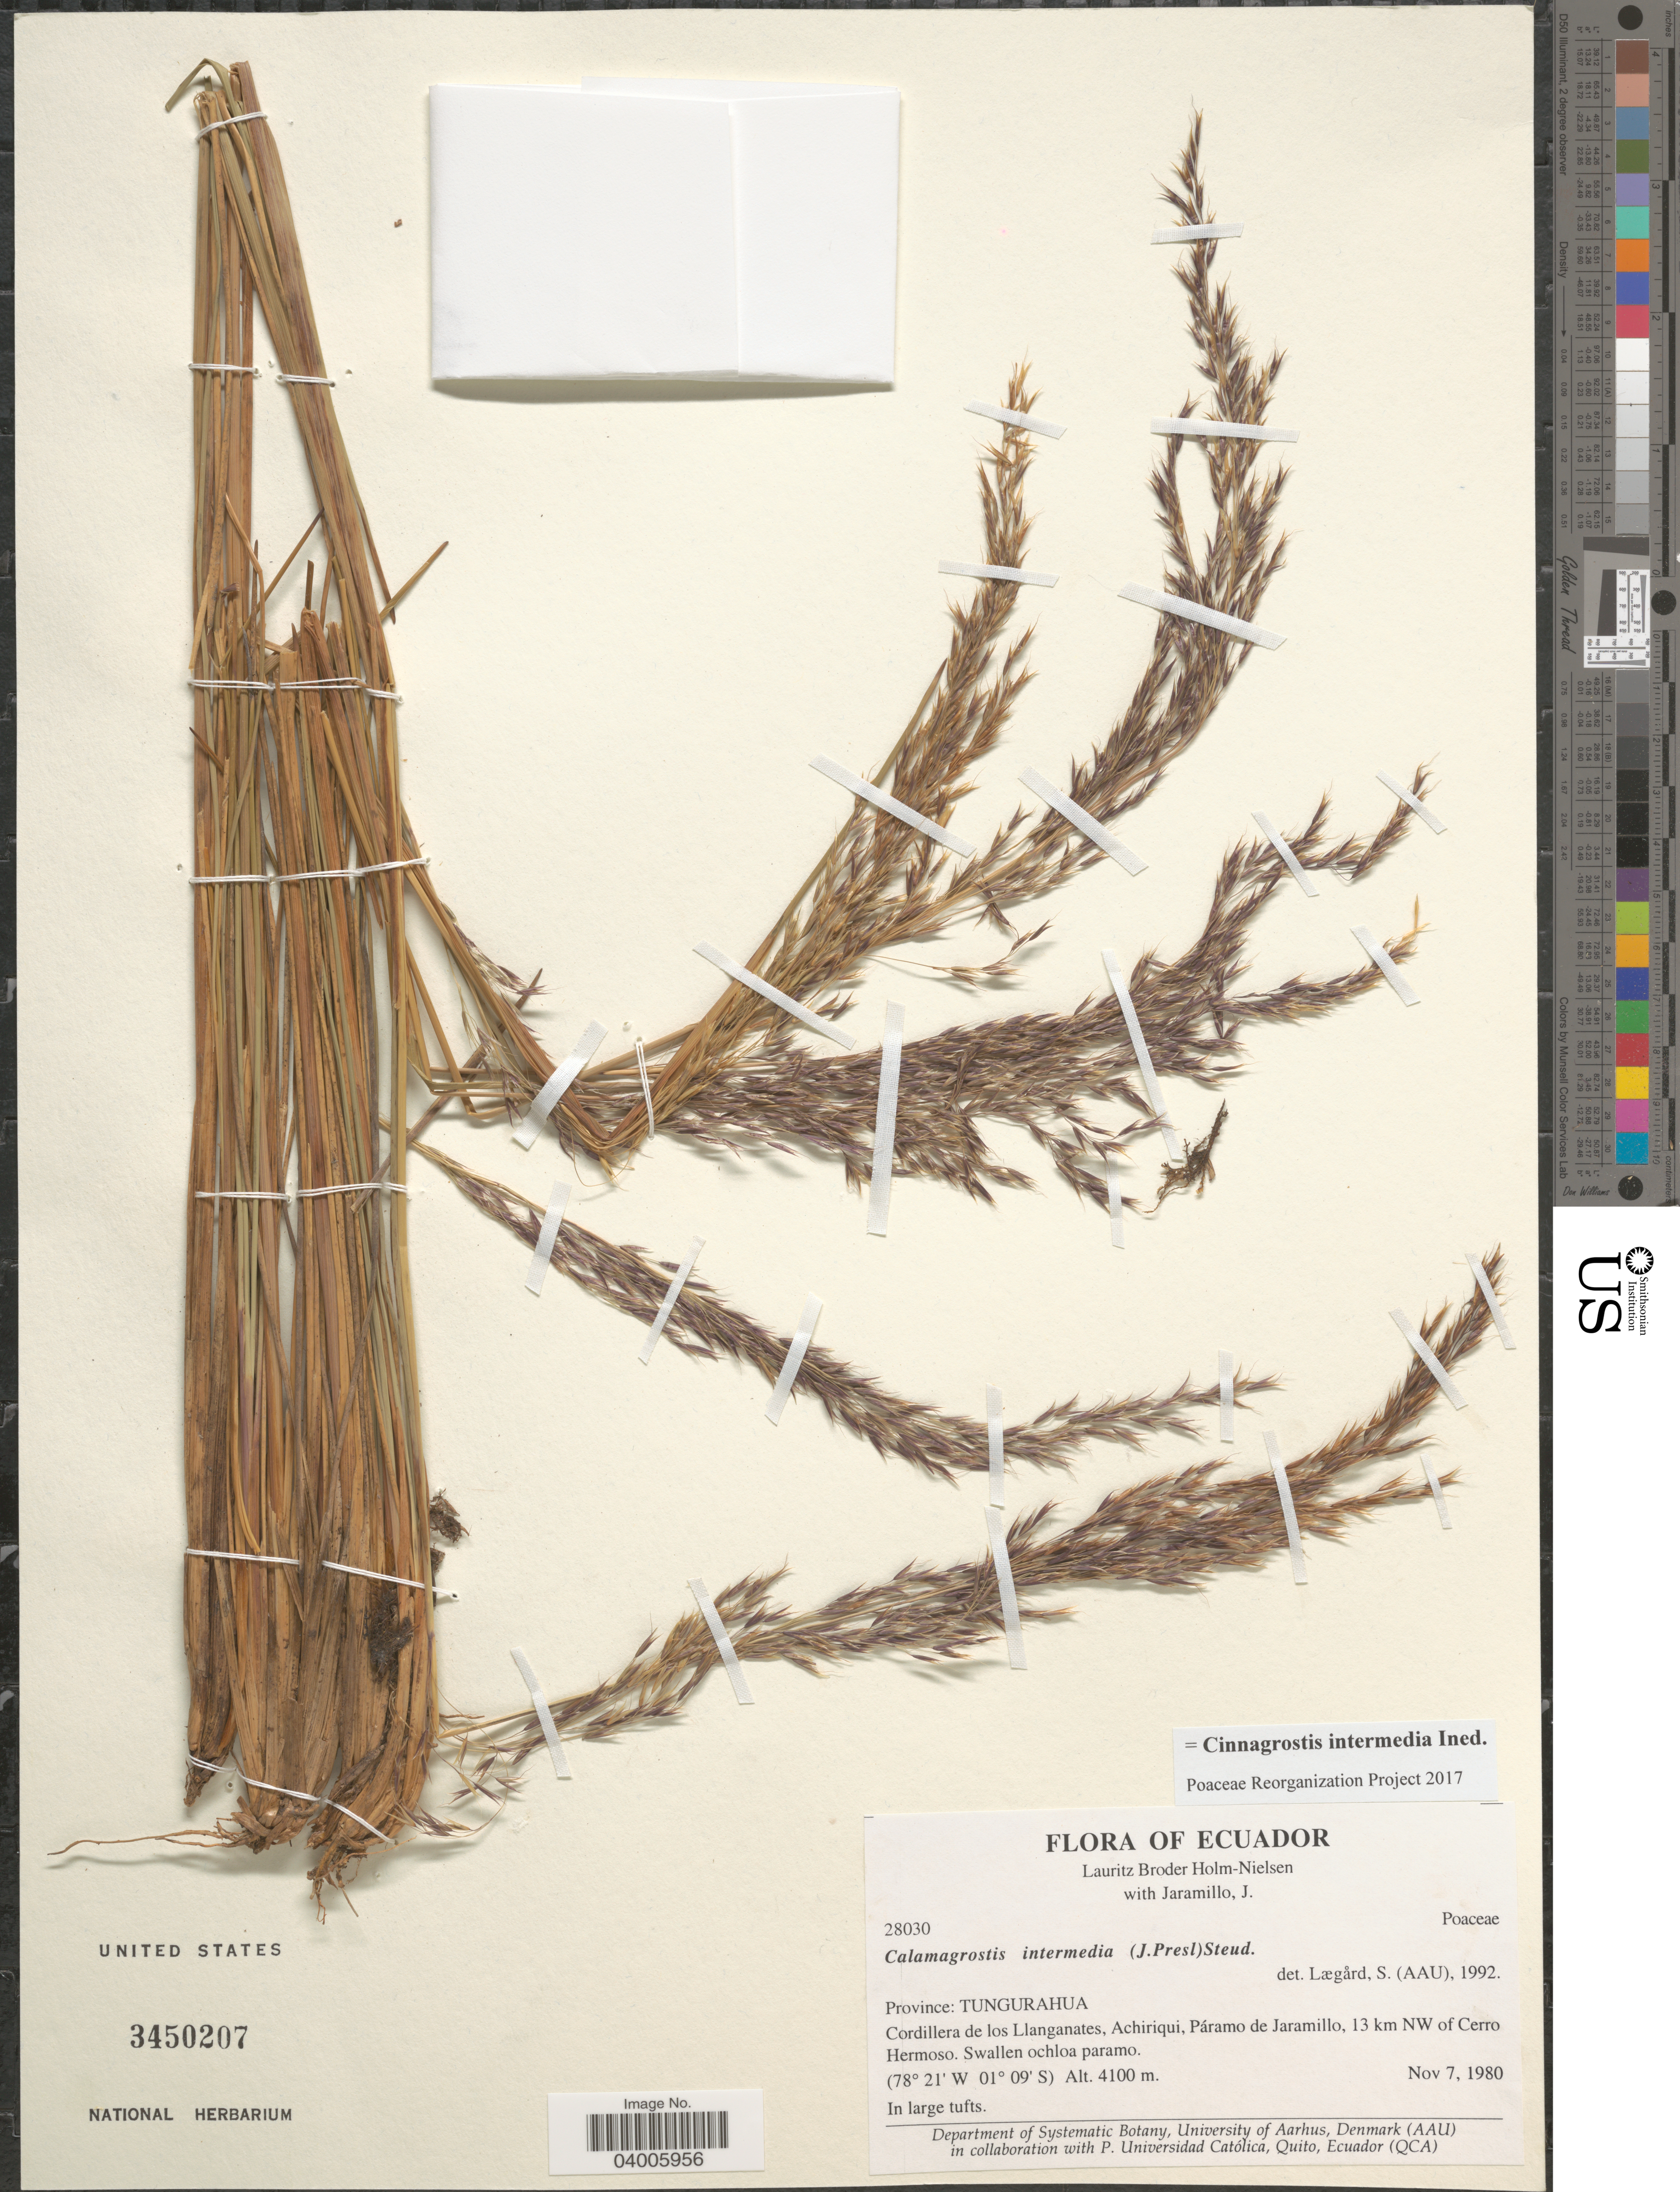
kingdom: Plantae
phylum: Tracheophyta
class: Liliopsida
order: Poales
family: Poaceae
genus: Cinnagrostis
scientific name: Cinnagrostis intermedia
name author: (J. Presl) P.M. Peterson et al.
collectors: L. B. Holm-Nielsen & J. Jaramillo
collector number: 28030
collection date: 1980-11-07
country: Ecuador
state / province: Tungurahua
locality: Cordillera de los Llanganates, Achiriqui, Páramo de Jaramillo, 13 km NW of Cerro Hermoso.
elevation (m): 4100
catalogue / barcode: US 3450207